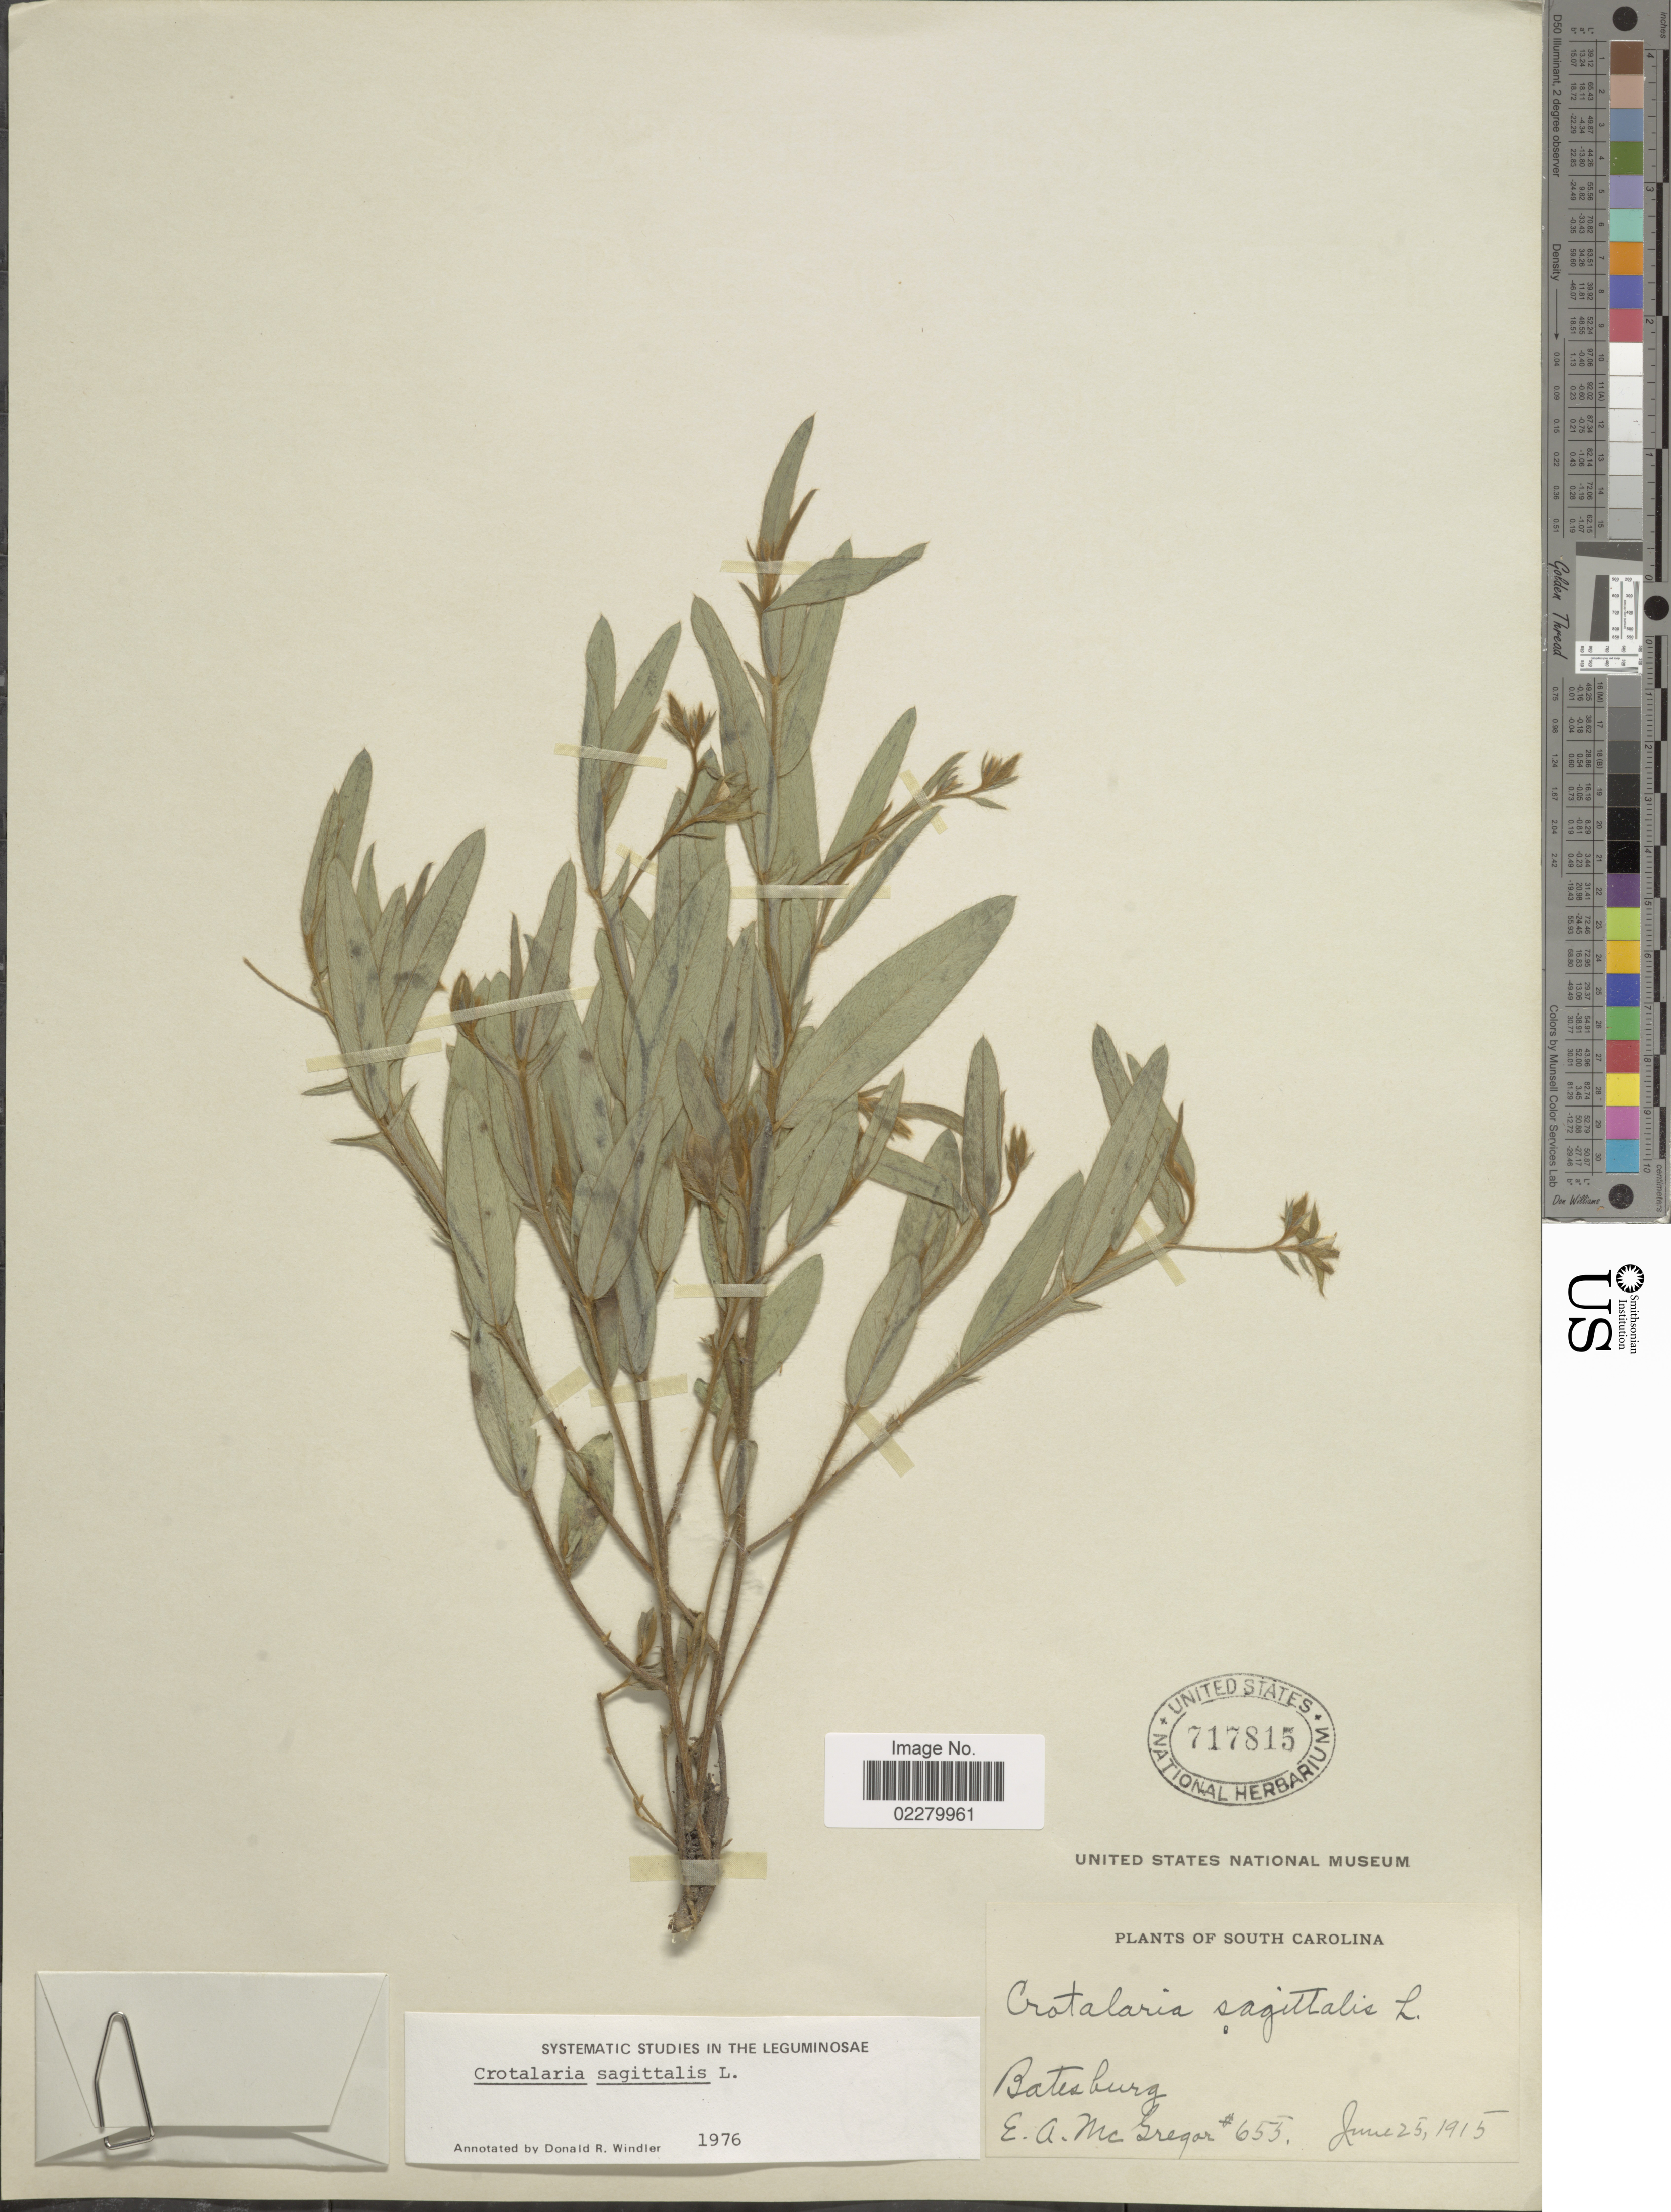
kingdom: Plantae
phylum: Tracheophyta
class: Magnoliopsida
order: Fabales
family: Fabaceae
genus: Crotalaria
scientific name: Crotalaria sagittalis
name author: L.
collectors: E. A. McGregor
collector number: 655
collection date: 1915-06-25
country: United States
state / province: South Carolina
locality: Batesburg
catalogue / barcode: US 717815